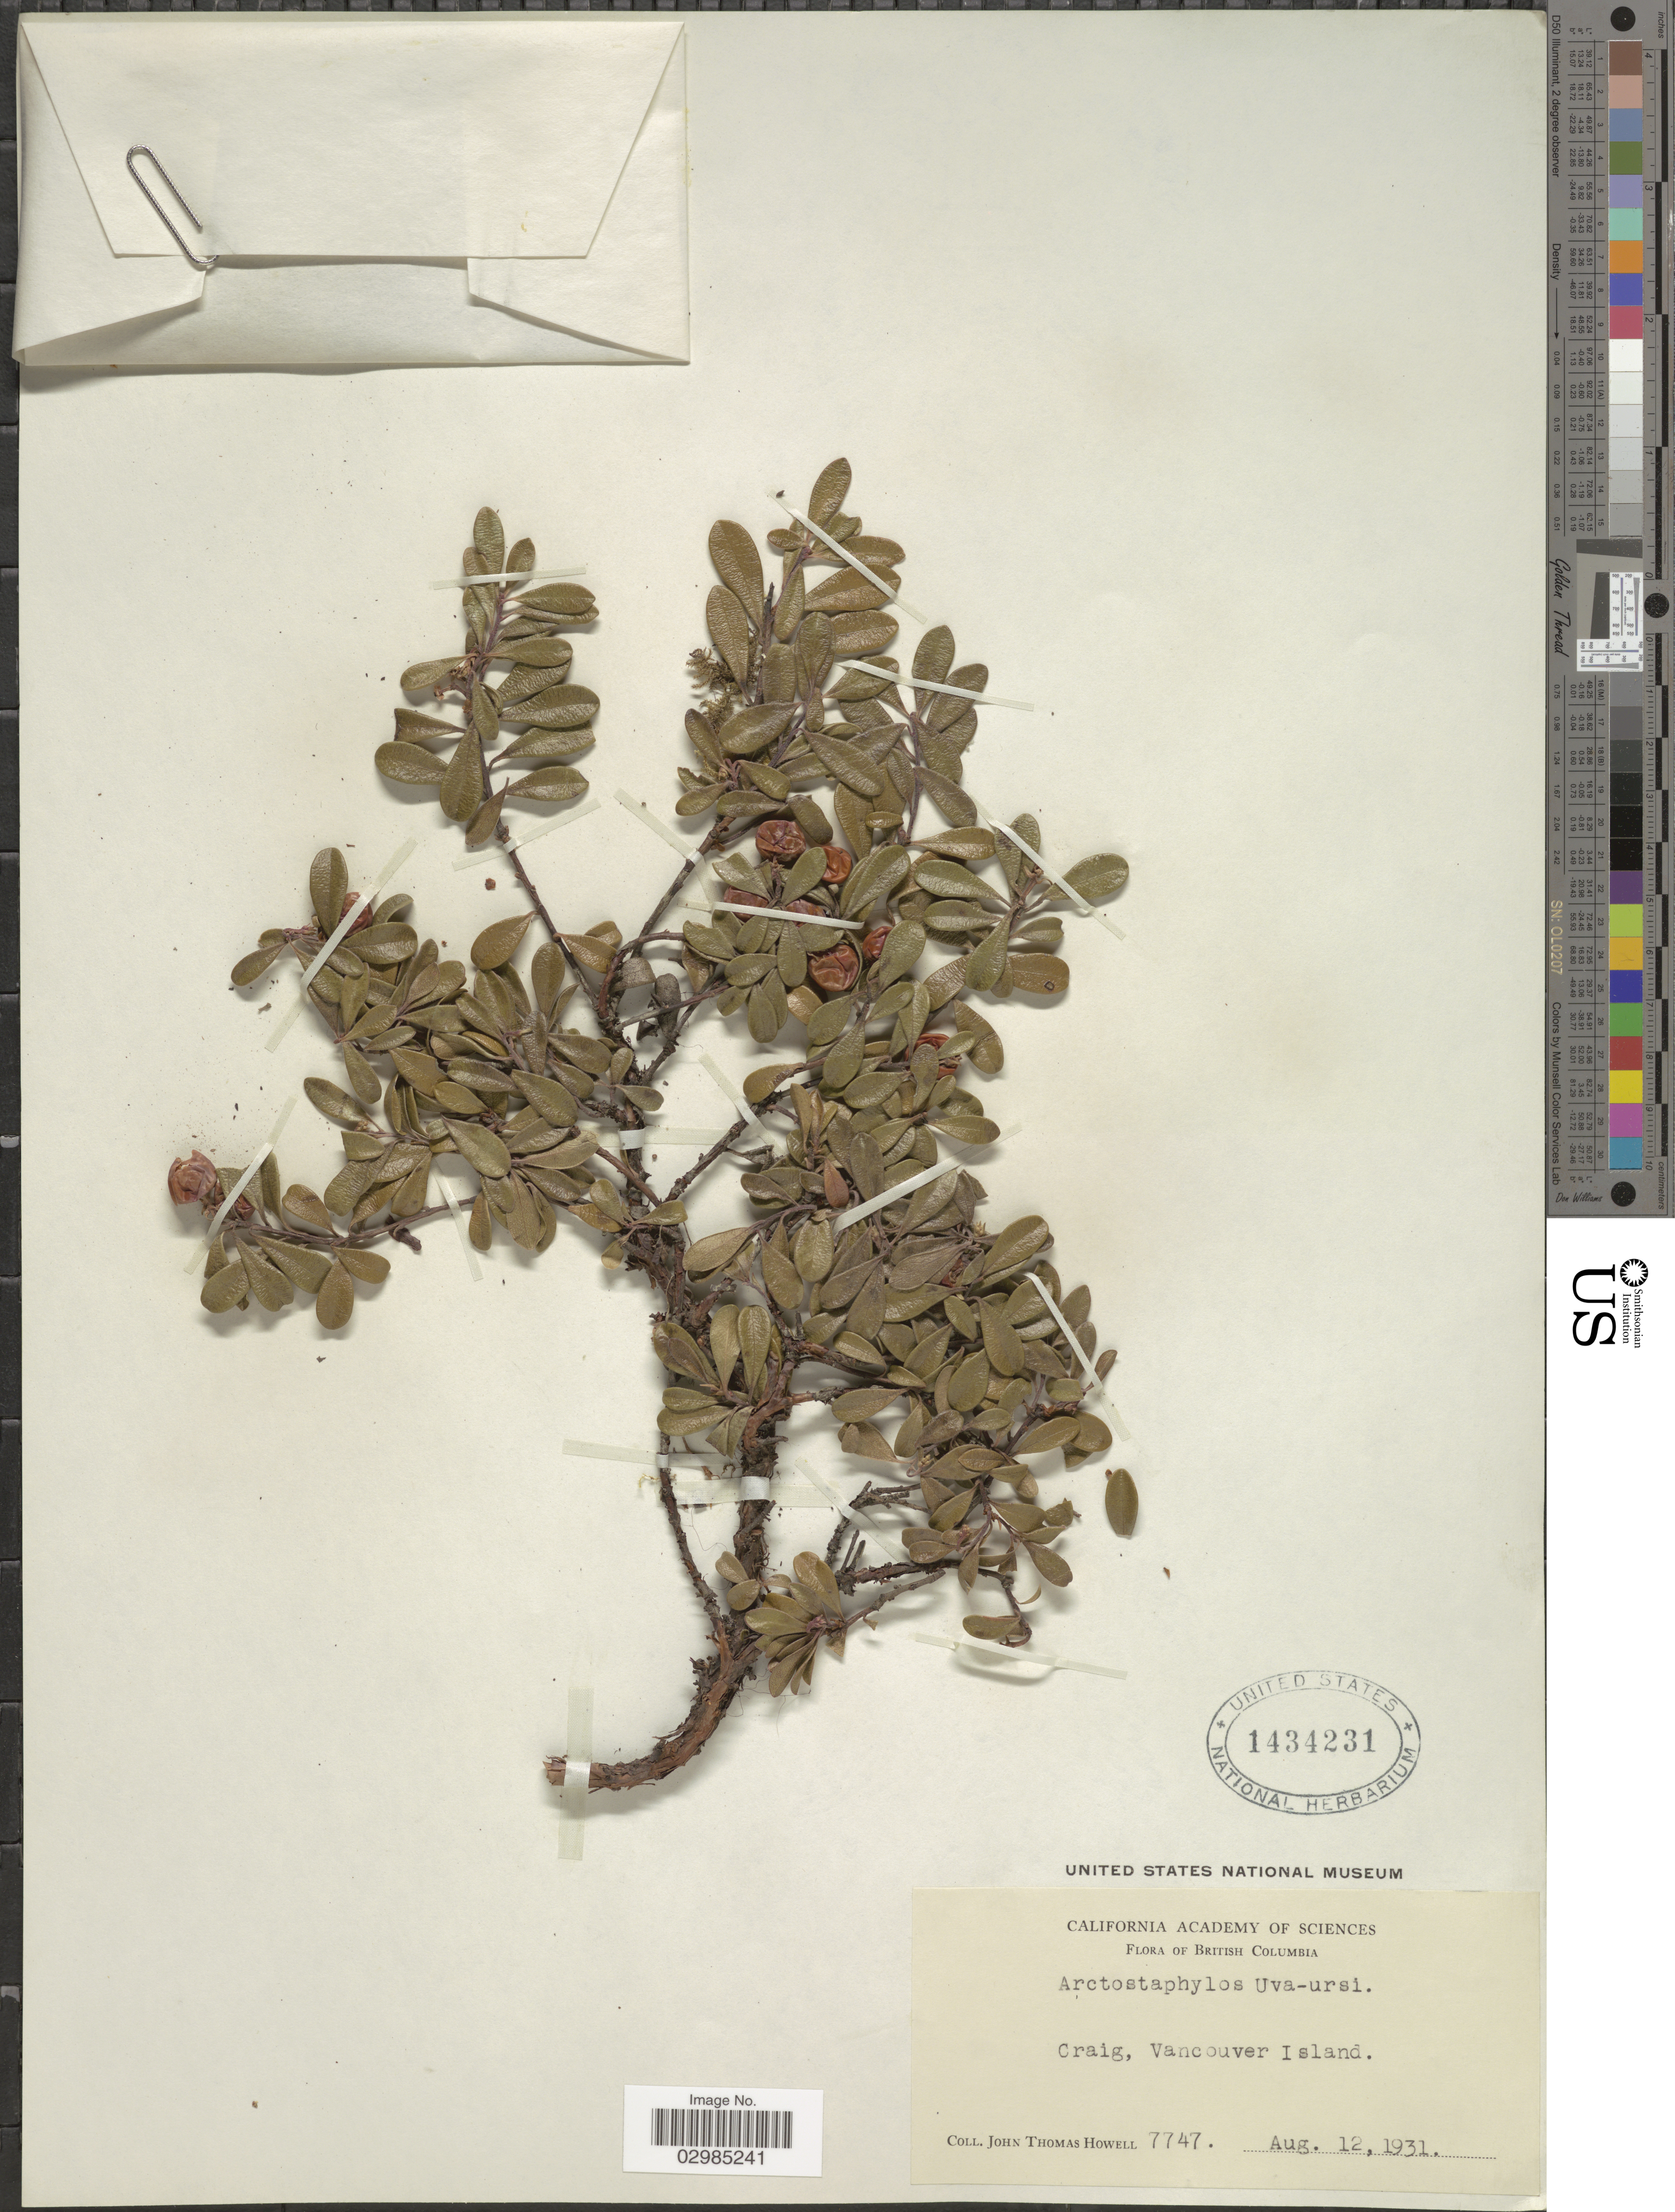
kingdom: Plantae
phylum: Tracheophyta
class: Magnoliopsida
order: Ericales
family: Ericaceae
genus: Arctostaphylos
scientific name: Arctostaphylos uva-ursi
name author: (L.) Spreng.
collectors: J. T. Howell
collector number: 7747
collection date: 1931-08-12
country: Canada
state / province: British Columbia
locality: Craig, Vancouver Island.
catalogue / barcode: US 1434231